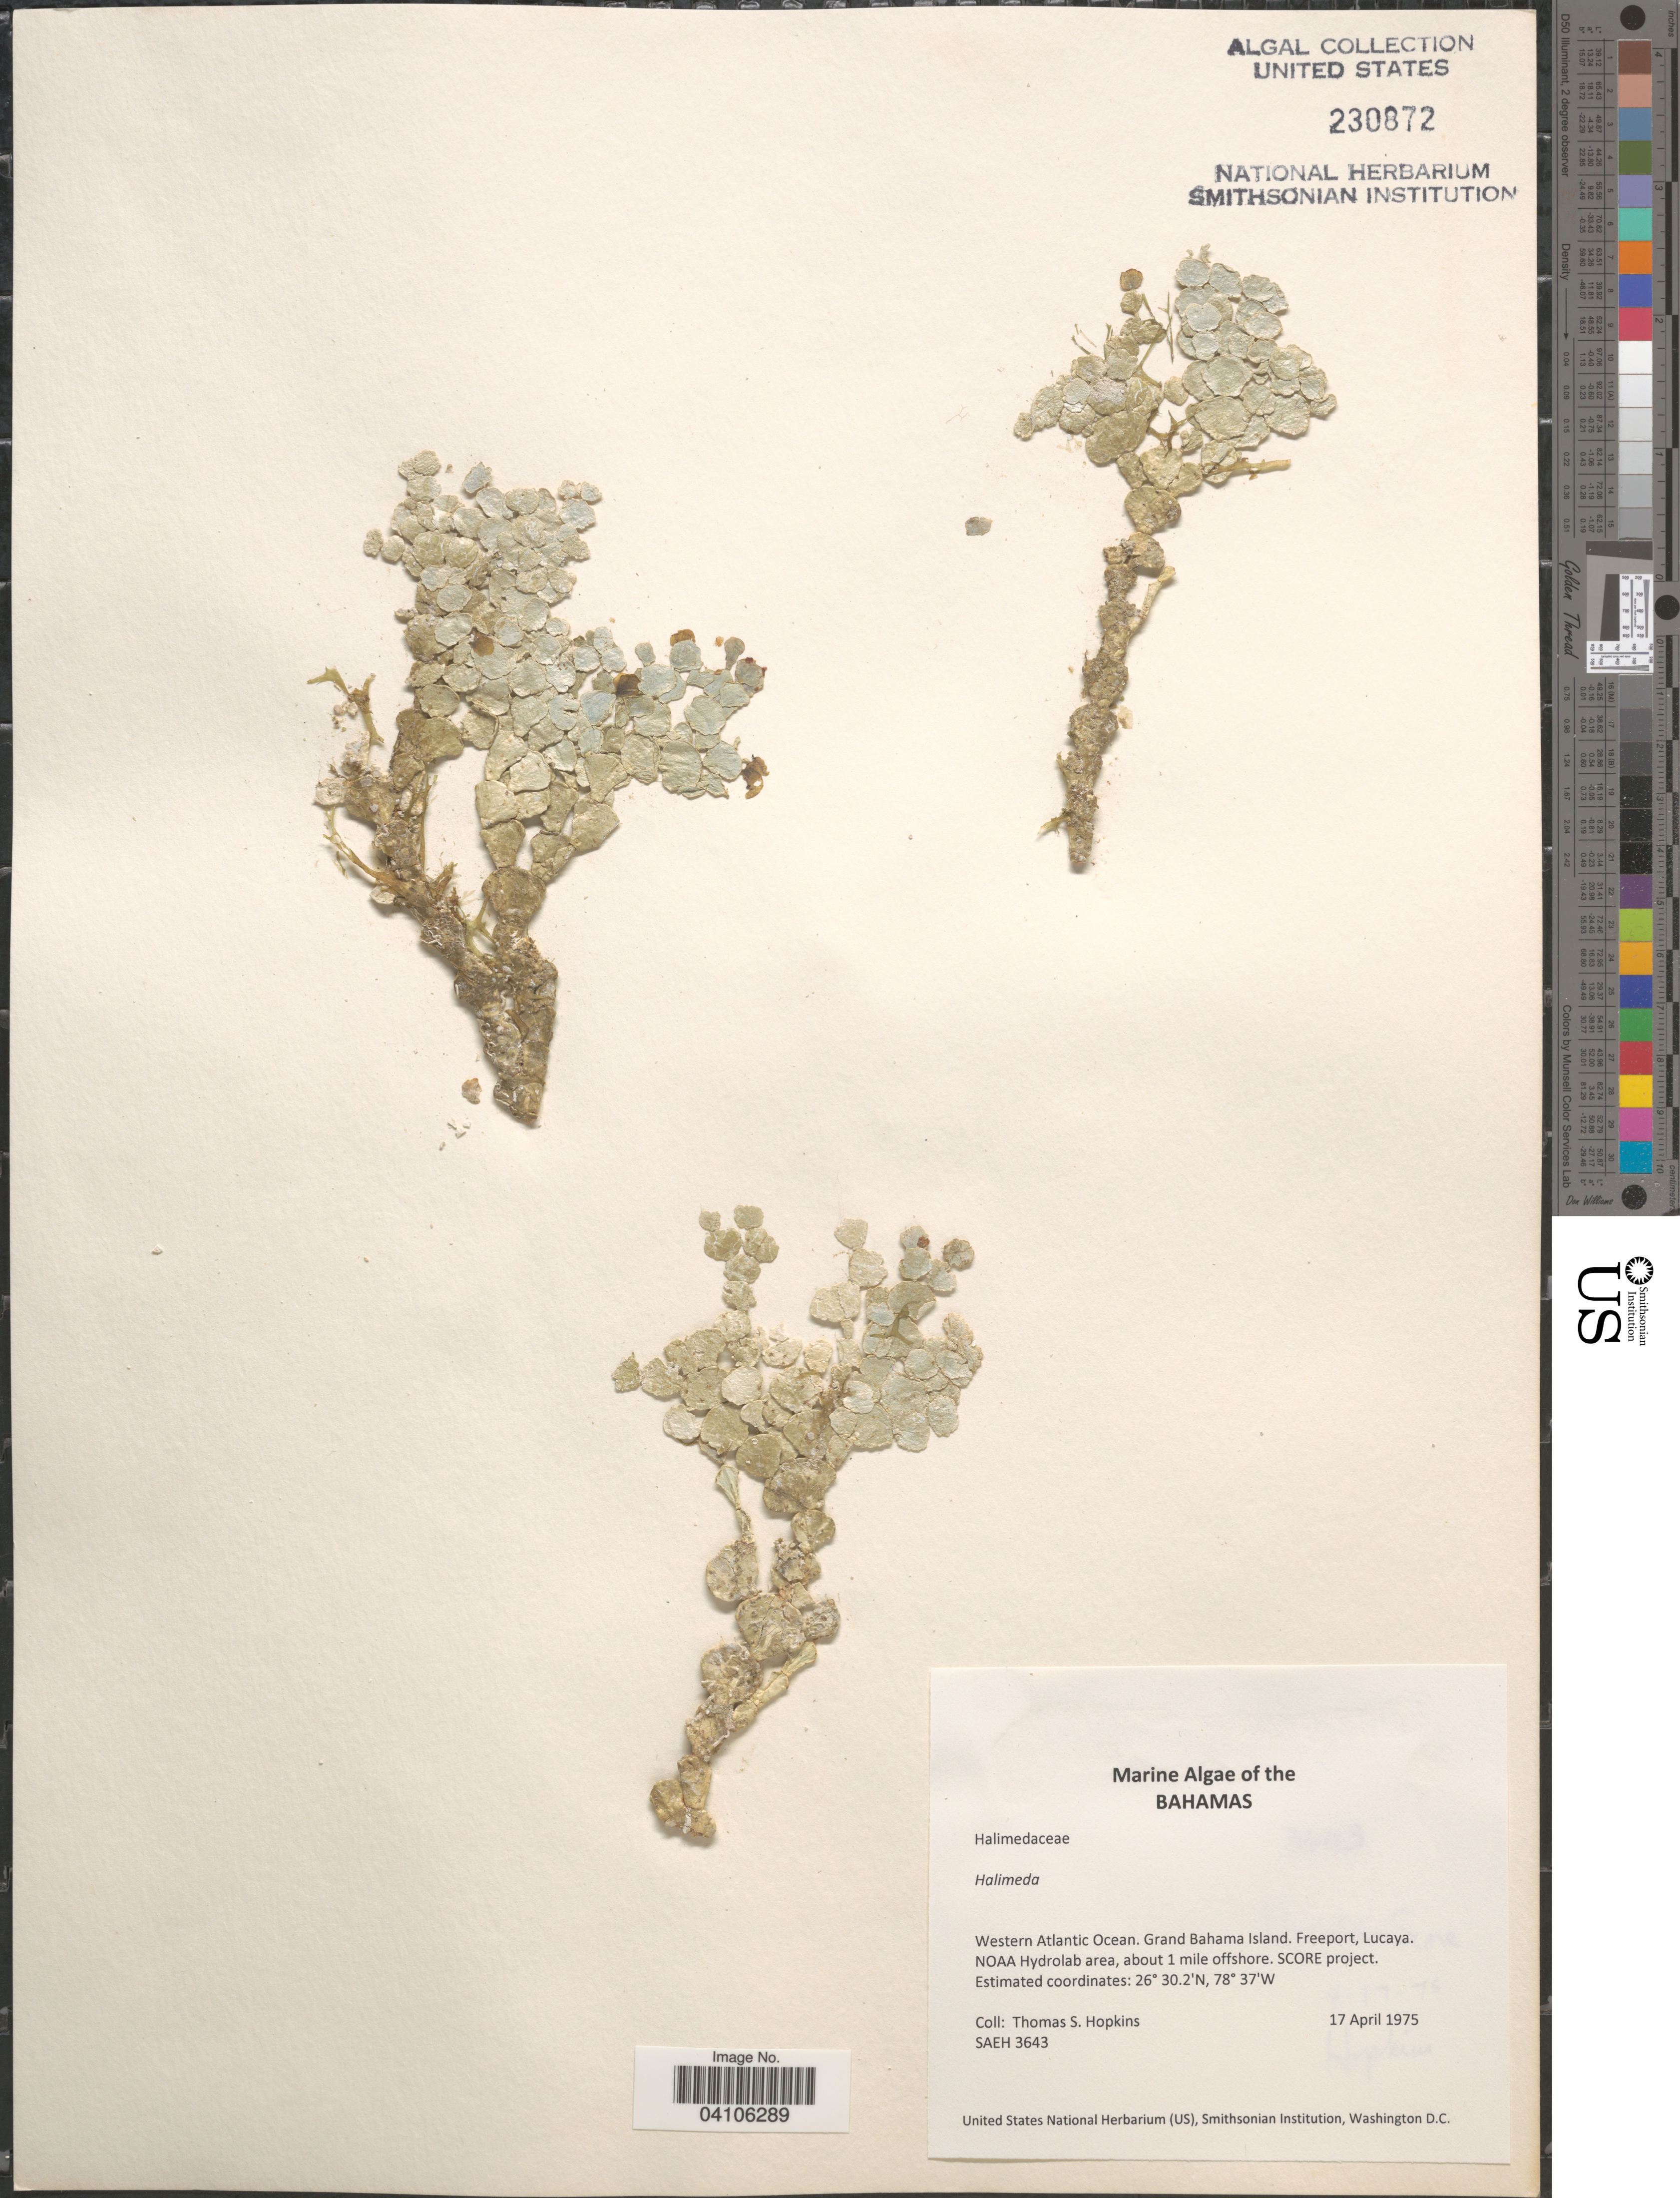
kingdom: Plantae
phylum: Chlorophyta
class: Ulvophyceae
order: Bryopsidales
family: Halimedaceae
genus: Halimeda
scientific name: Halimeda sp.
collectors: T. Hopkins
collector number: SAEH3643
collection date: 1975-04-17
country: Bahamas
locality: Western Atlantic Ocean. Grand Bahama Island. Freeport, Lucaya. NOAA Hydrolab area, about 1 mile offshore. SCORE project.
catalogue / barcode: US 230872